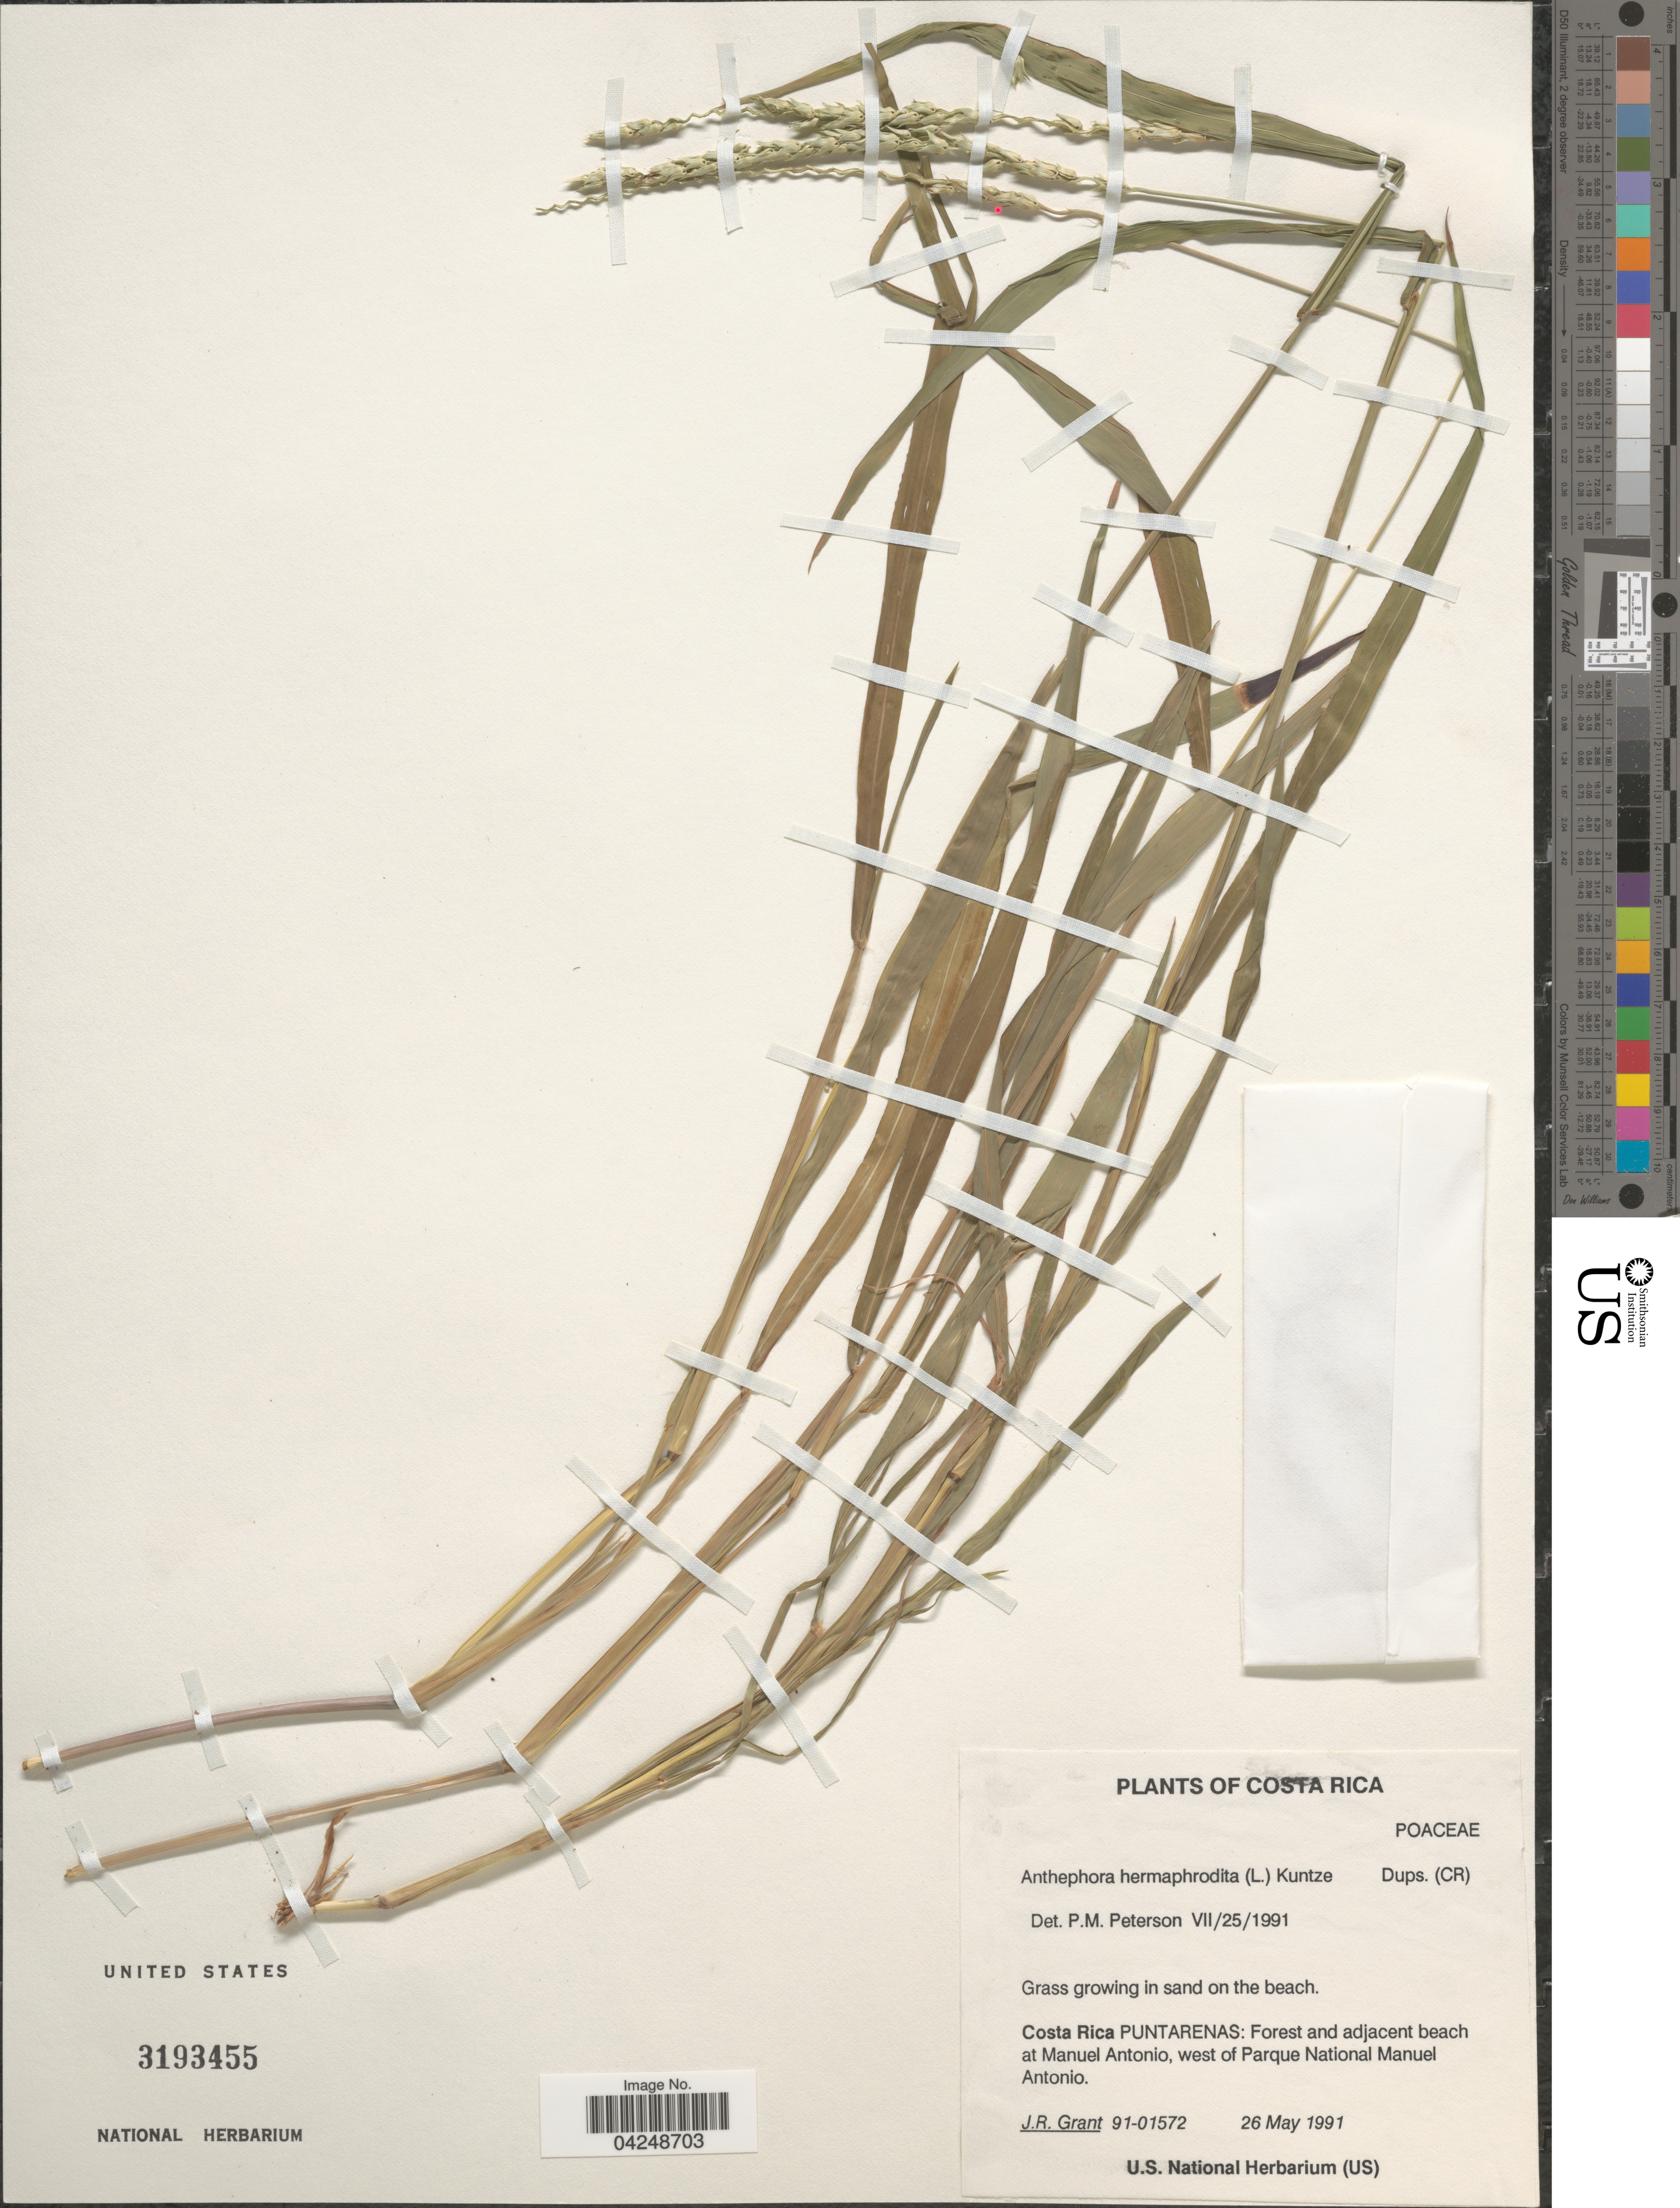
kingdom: Plantae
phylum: Tracheophyta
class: Liliopsida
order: Poales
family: Poaceae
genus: Anthephora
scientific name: Anthephora hermaphrodita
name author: (L.) Kuntze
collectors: J. Grant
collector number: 91-01572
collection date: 1991-05-26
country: Costa Rica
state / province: Puntarenas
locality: Forest and adjacnet beach at Manuel Antonio, west of Parque National Manuel Antonio.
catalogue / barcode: US 3193455